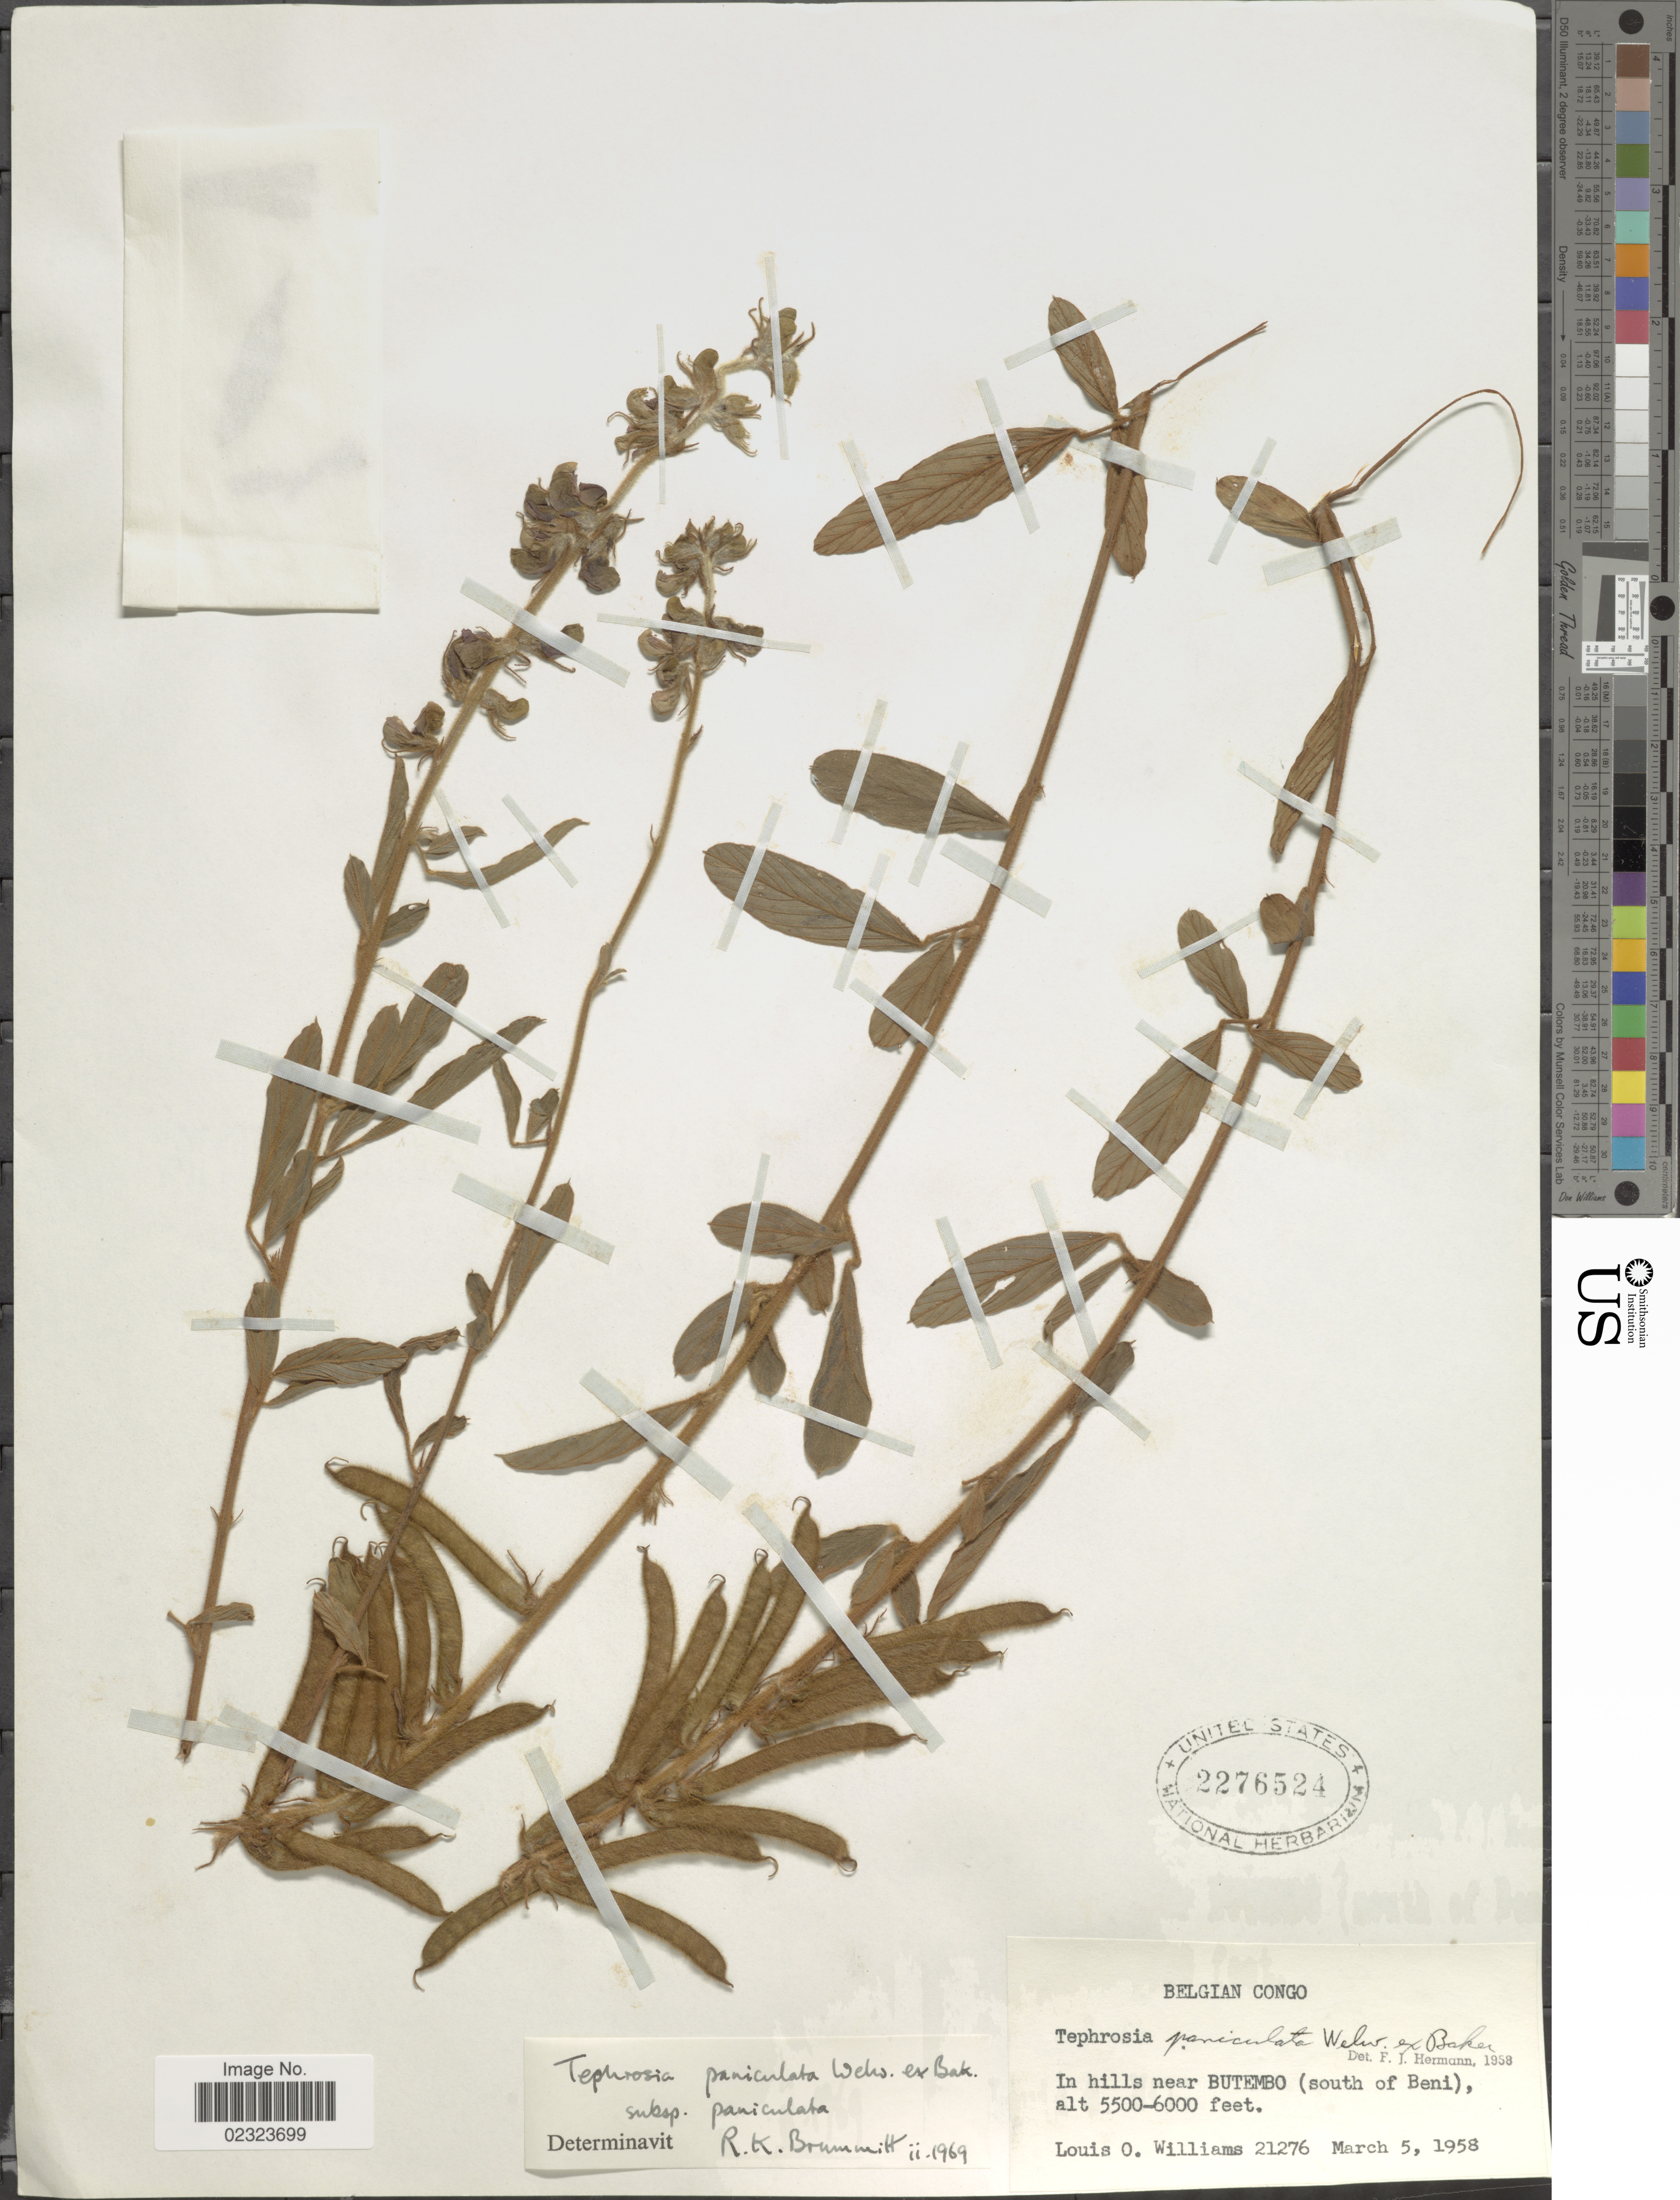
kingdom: Plantae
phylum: Tracheophyta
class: Magnoliopsida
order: Fabales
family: Fabaceae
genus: Tephrosia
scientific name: Tephrosia paniculata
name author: Baker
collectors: L. O. Williams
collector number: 21276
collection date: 1958-03-05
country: Congo, Democratic Republic of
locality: Belgian Congo, in hills near Butembo (south of Beni).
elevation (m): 1676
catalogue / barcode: US 2276524